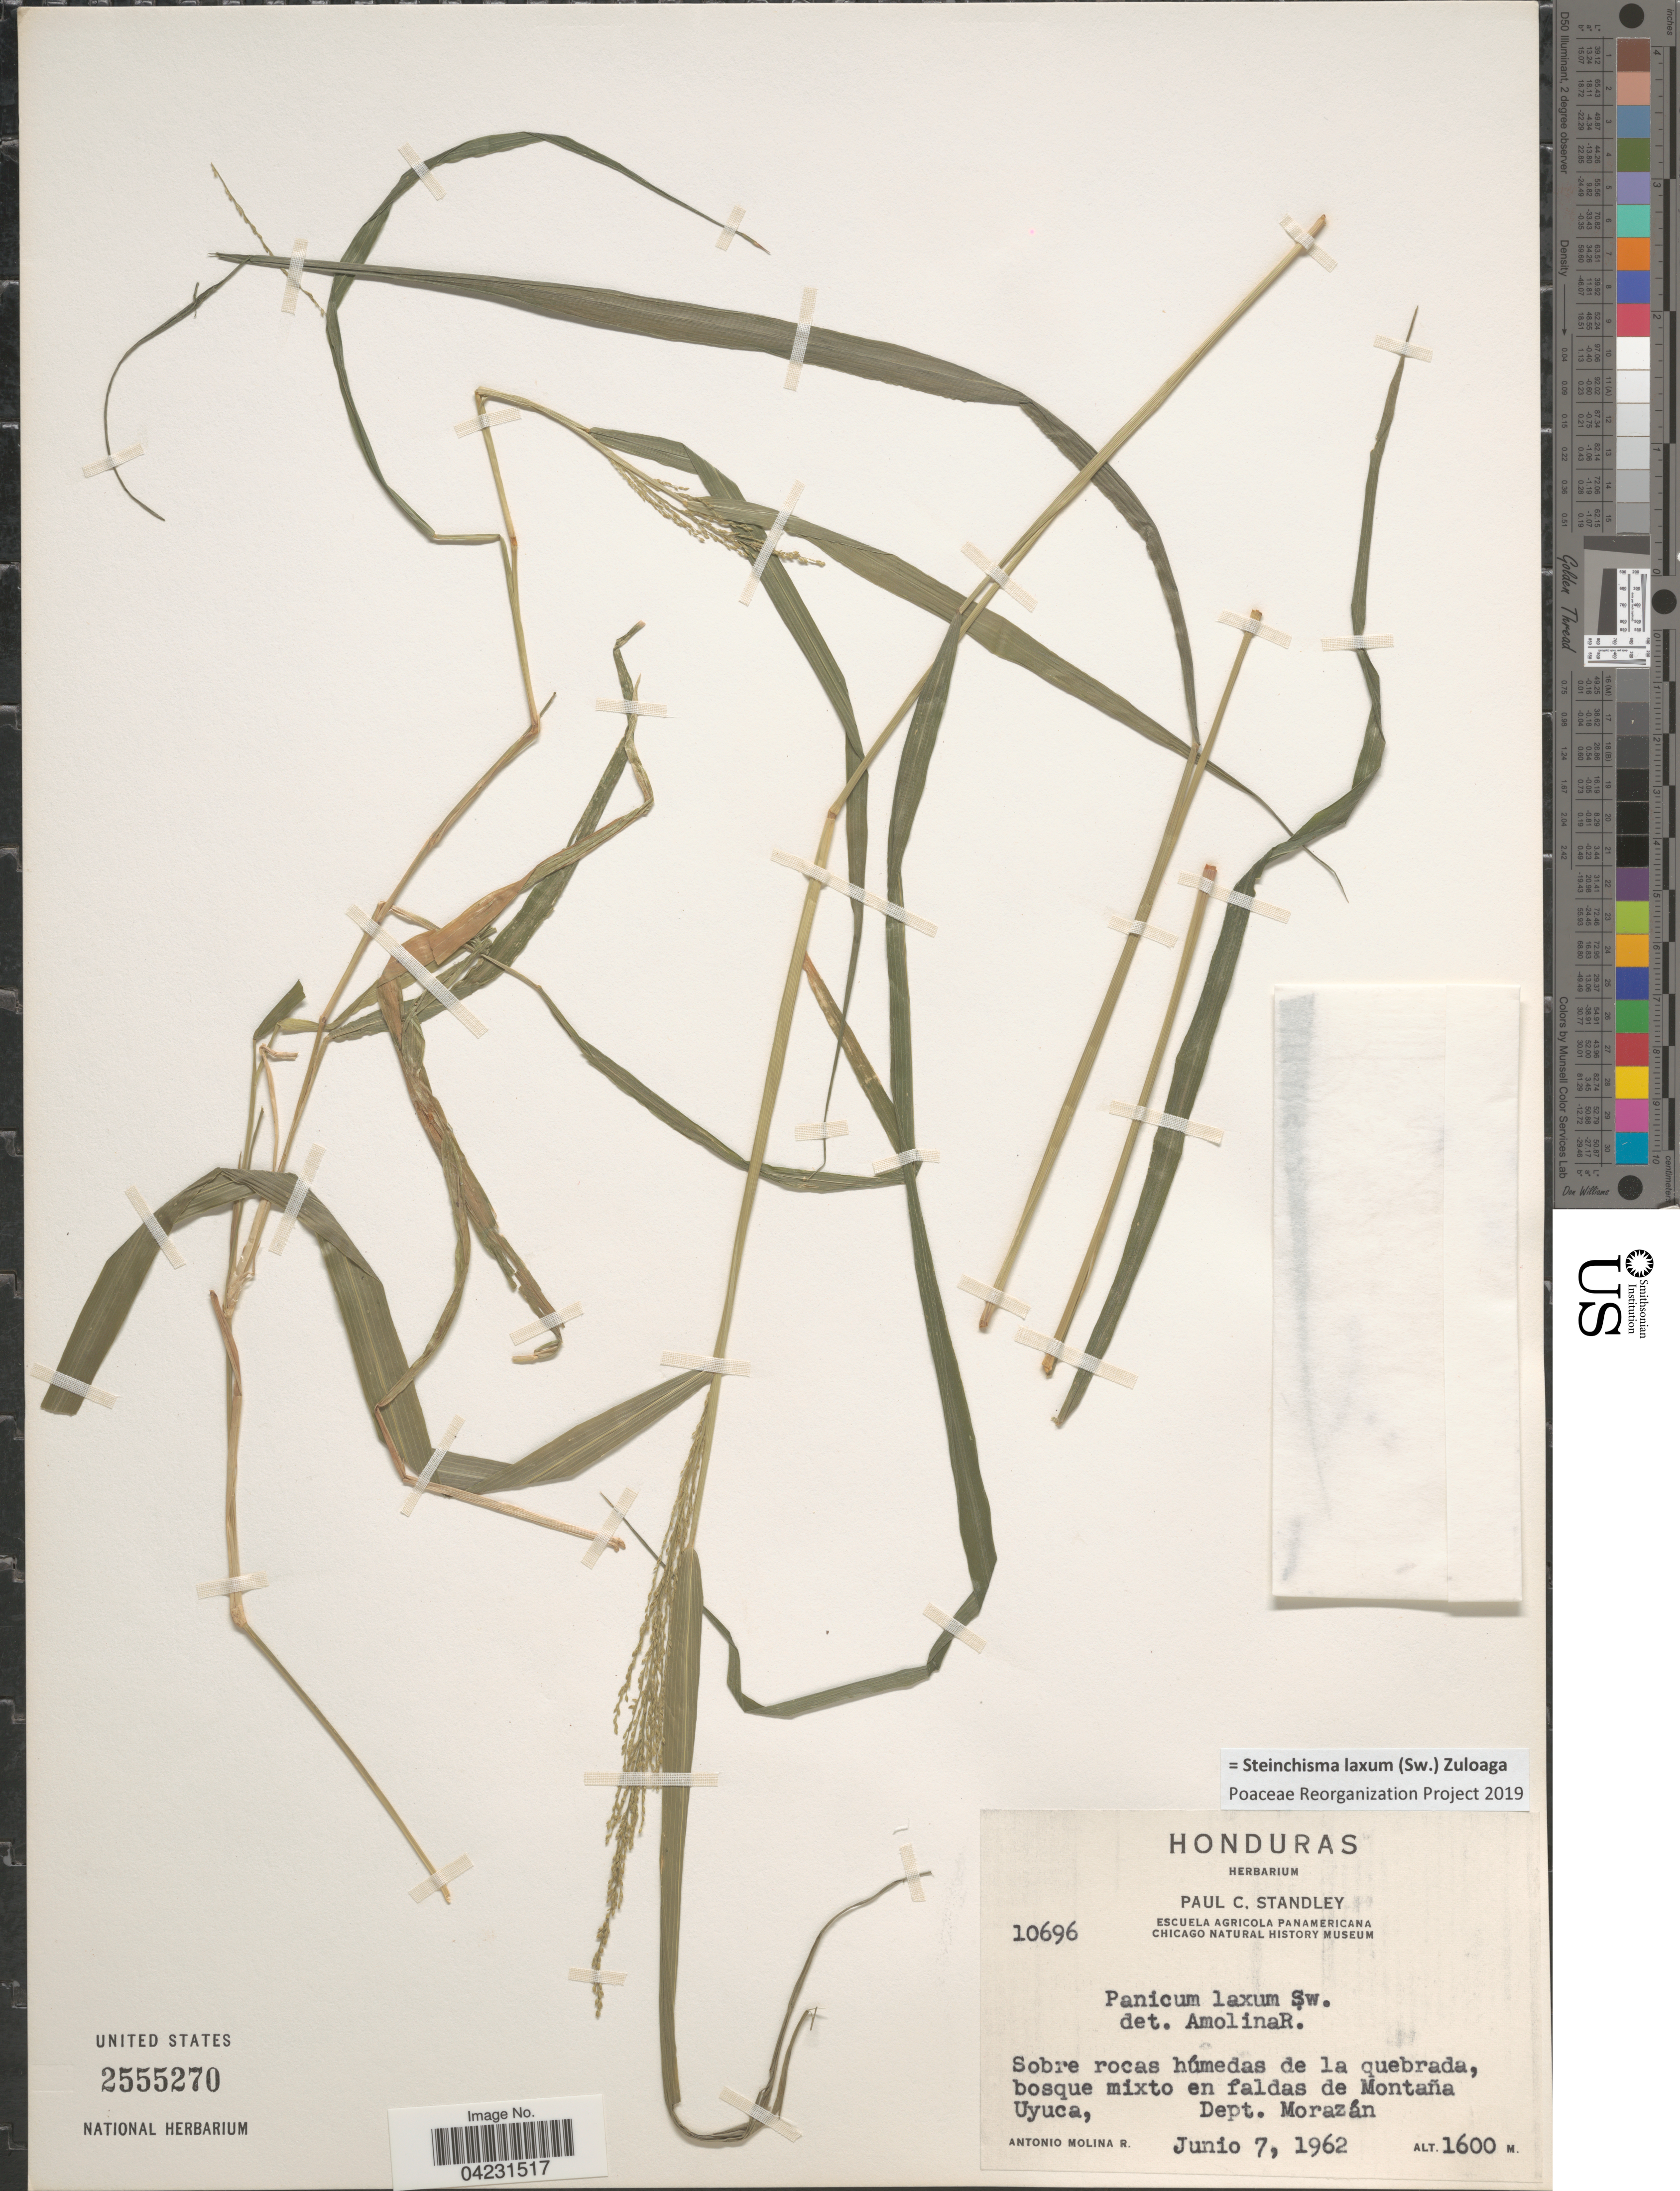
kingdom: Plantae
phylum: Tracheophyta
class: Liliopsida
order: Poales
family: Poaceae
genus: Steinchisma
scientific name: Steinchisma laxum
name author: (Sw.) Zuloaga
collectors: A. Molina R.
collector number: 10696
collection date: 1962-06-07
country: Honduras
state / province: Fco. Morazán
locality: Sobre rocas húmedas de la quebrada, bosque mixto en faldas de Montaña Uyuca, Dept. Morazán.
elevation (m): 1600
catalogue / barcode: US 2555270